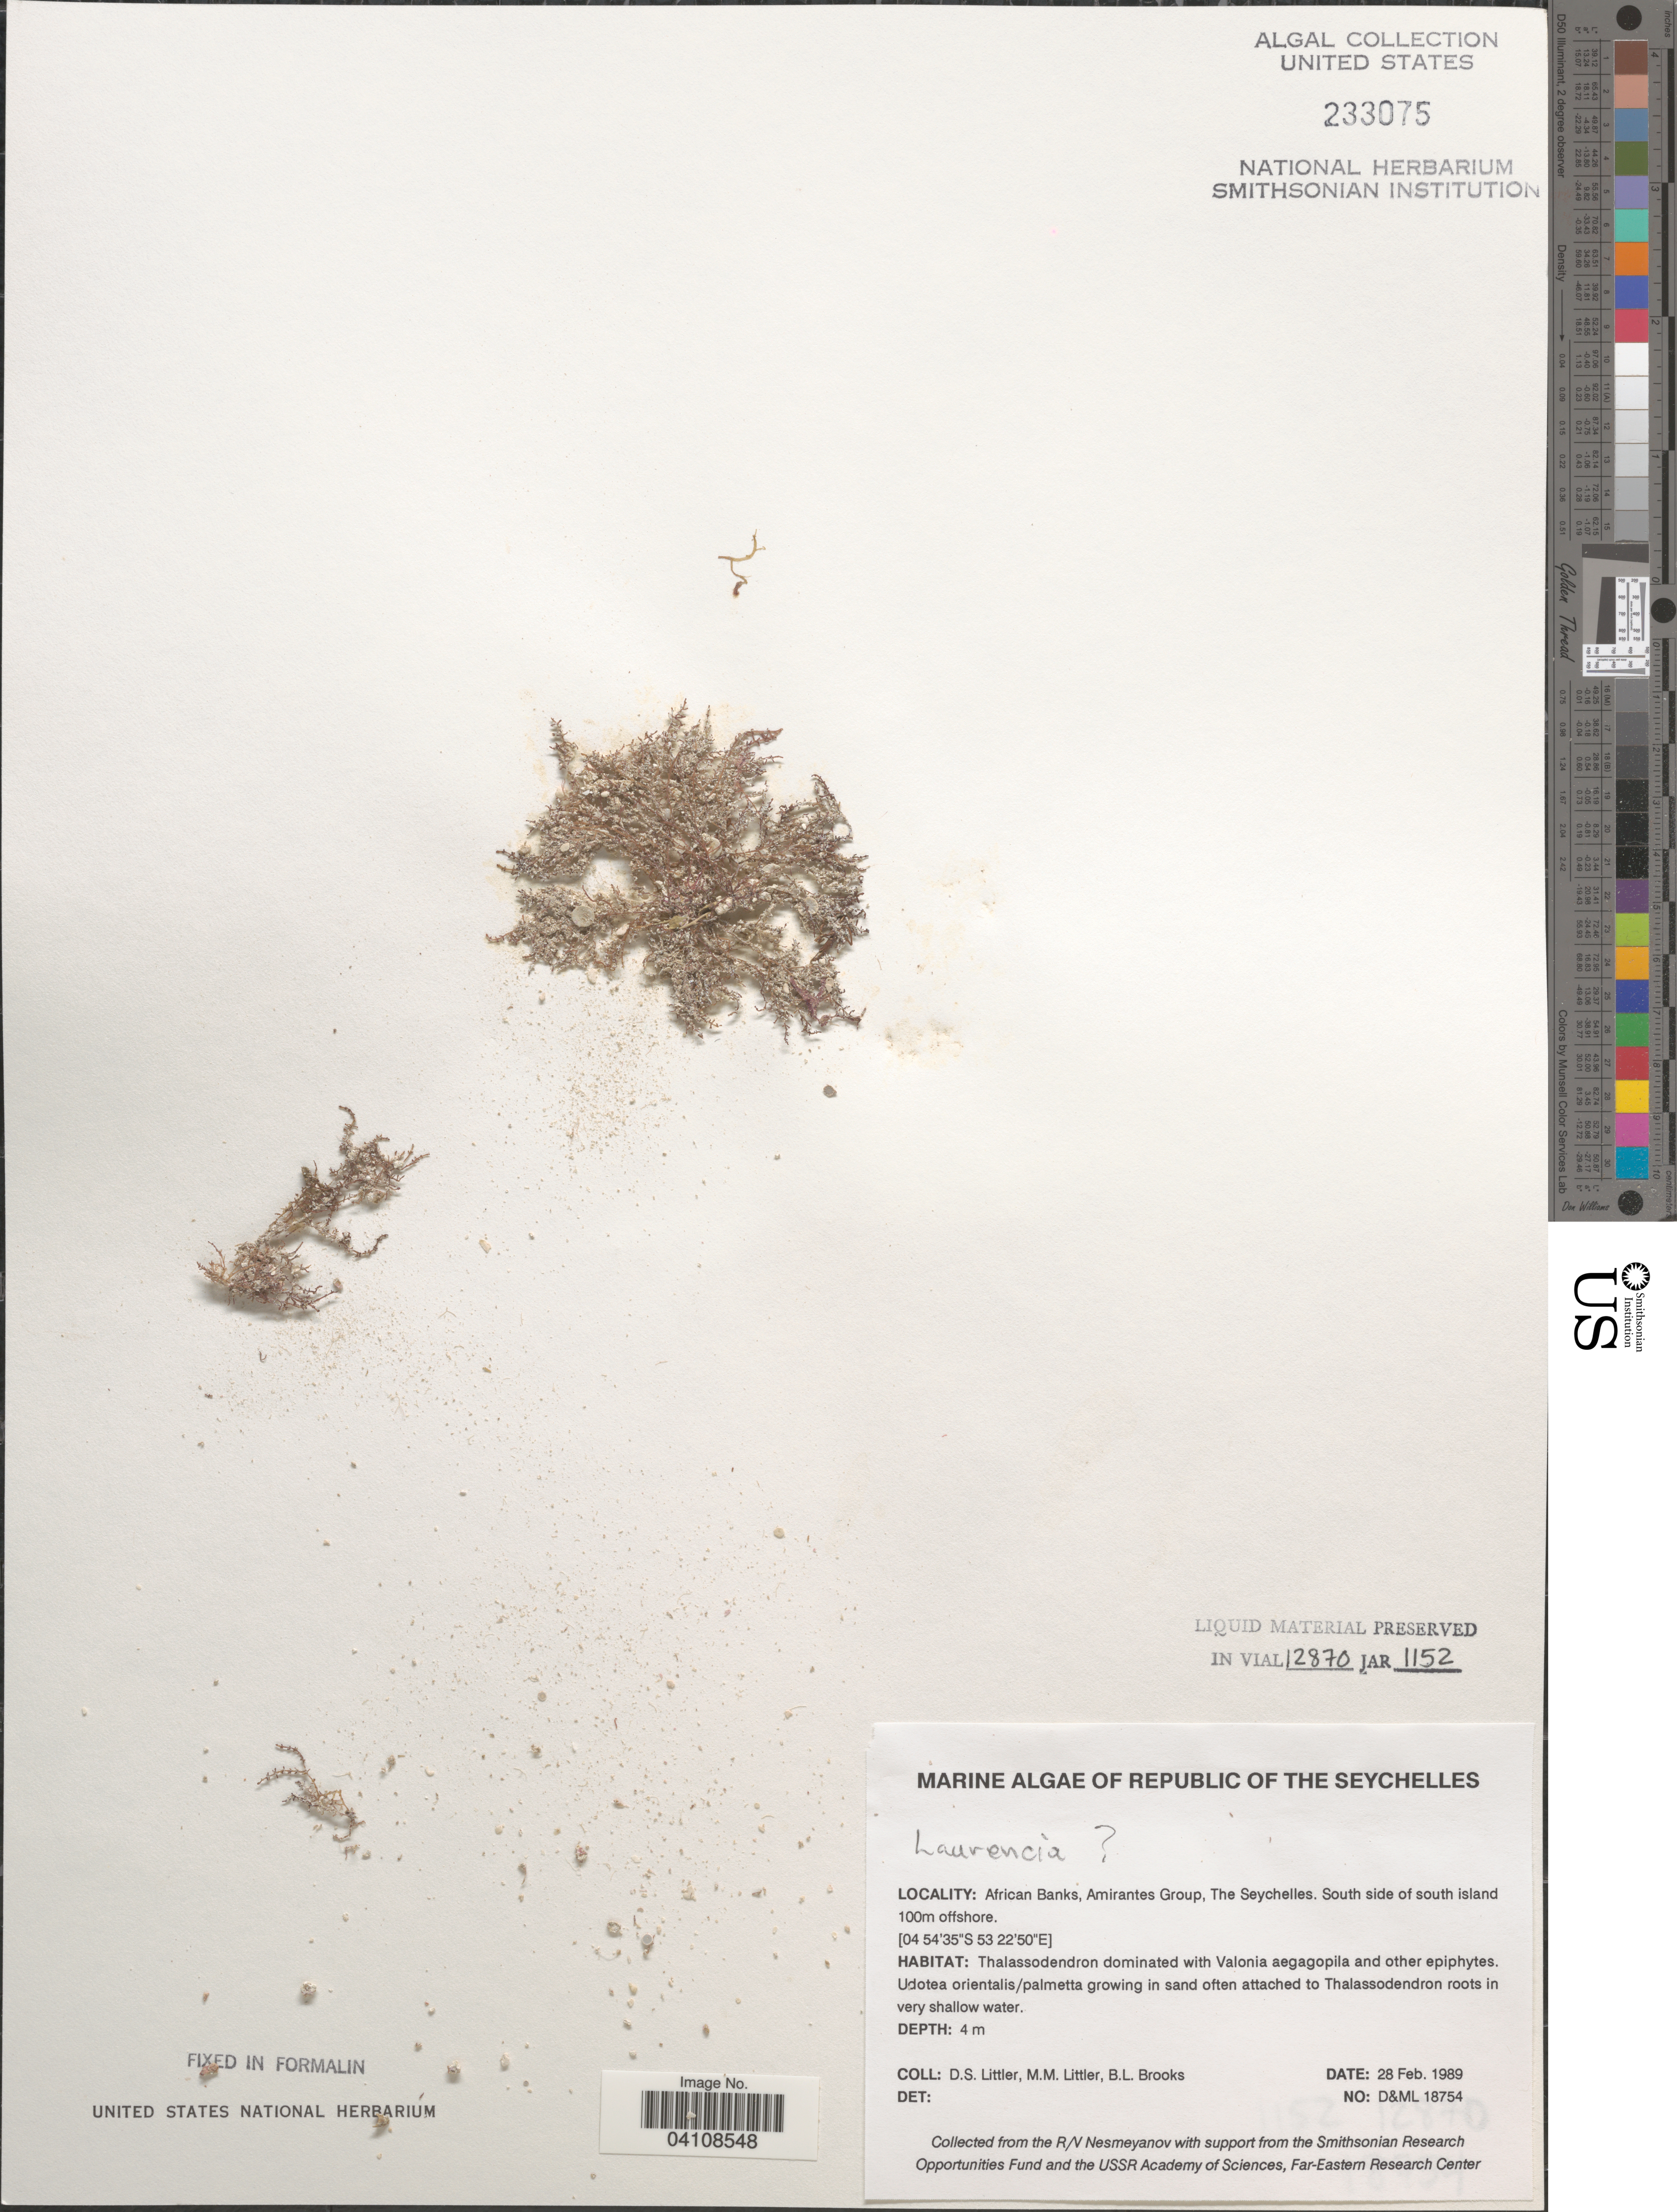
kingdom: Plantae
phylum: Rhodophyta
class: Florideophyceae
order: Ceramiales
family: Rhodomelaceae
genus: Laurencia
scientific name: Laurencia sp.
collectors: D. S. Littler & B. Brooks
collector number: D&ML18754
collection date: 1989-02-28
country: Seychelles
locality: Republic of The Seychelles. African Banks, Amirantes Group. South side of south island 100m offshore.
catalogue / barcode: US 233075